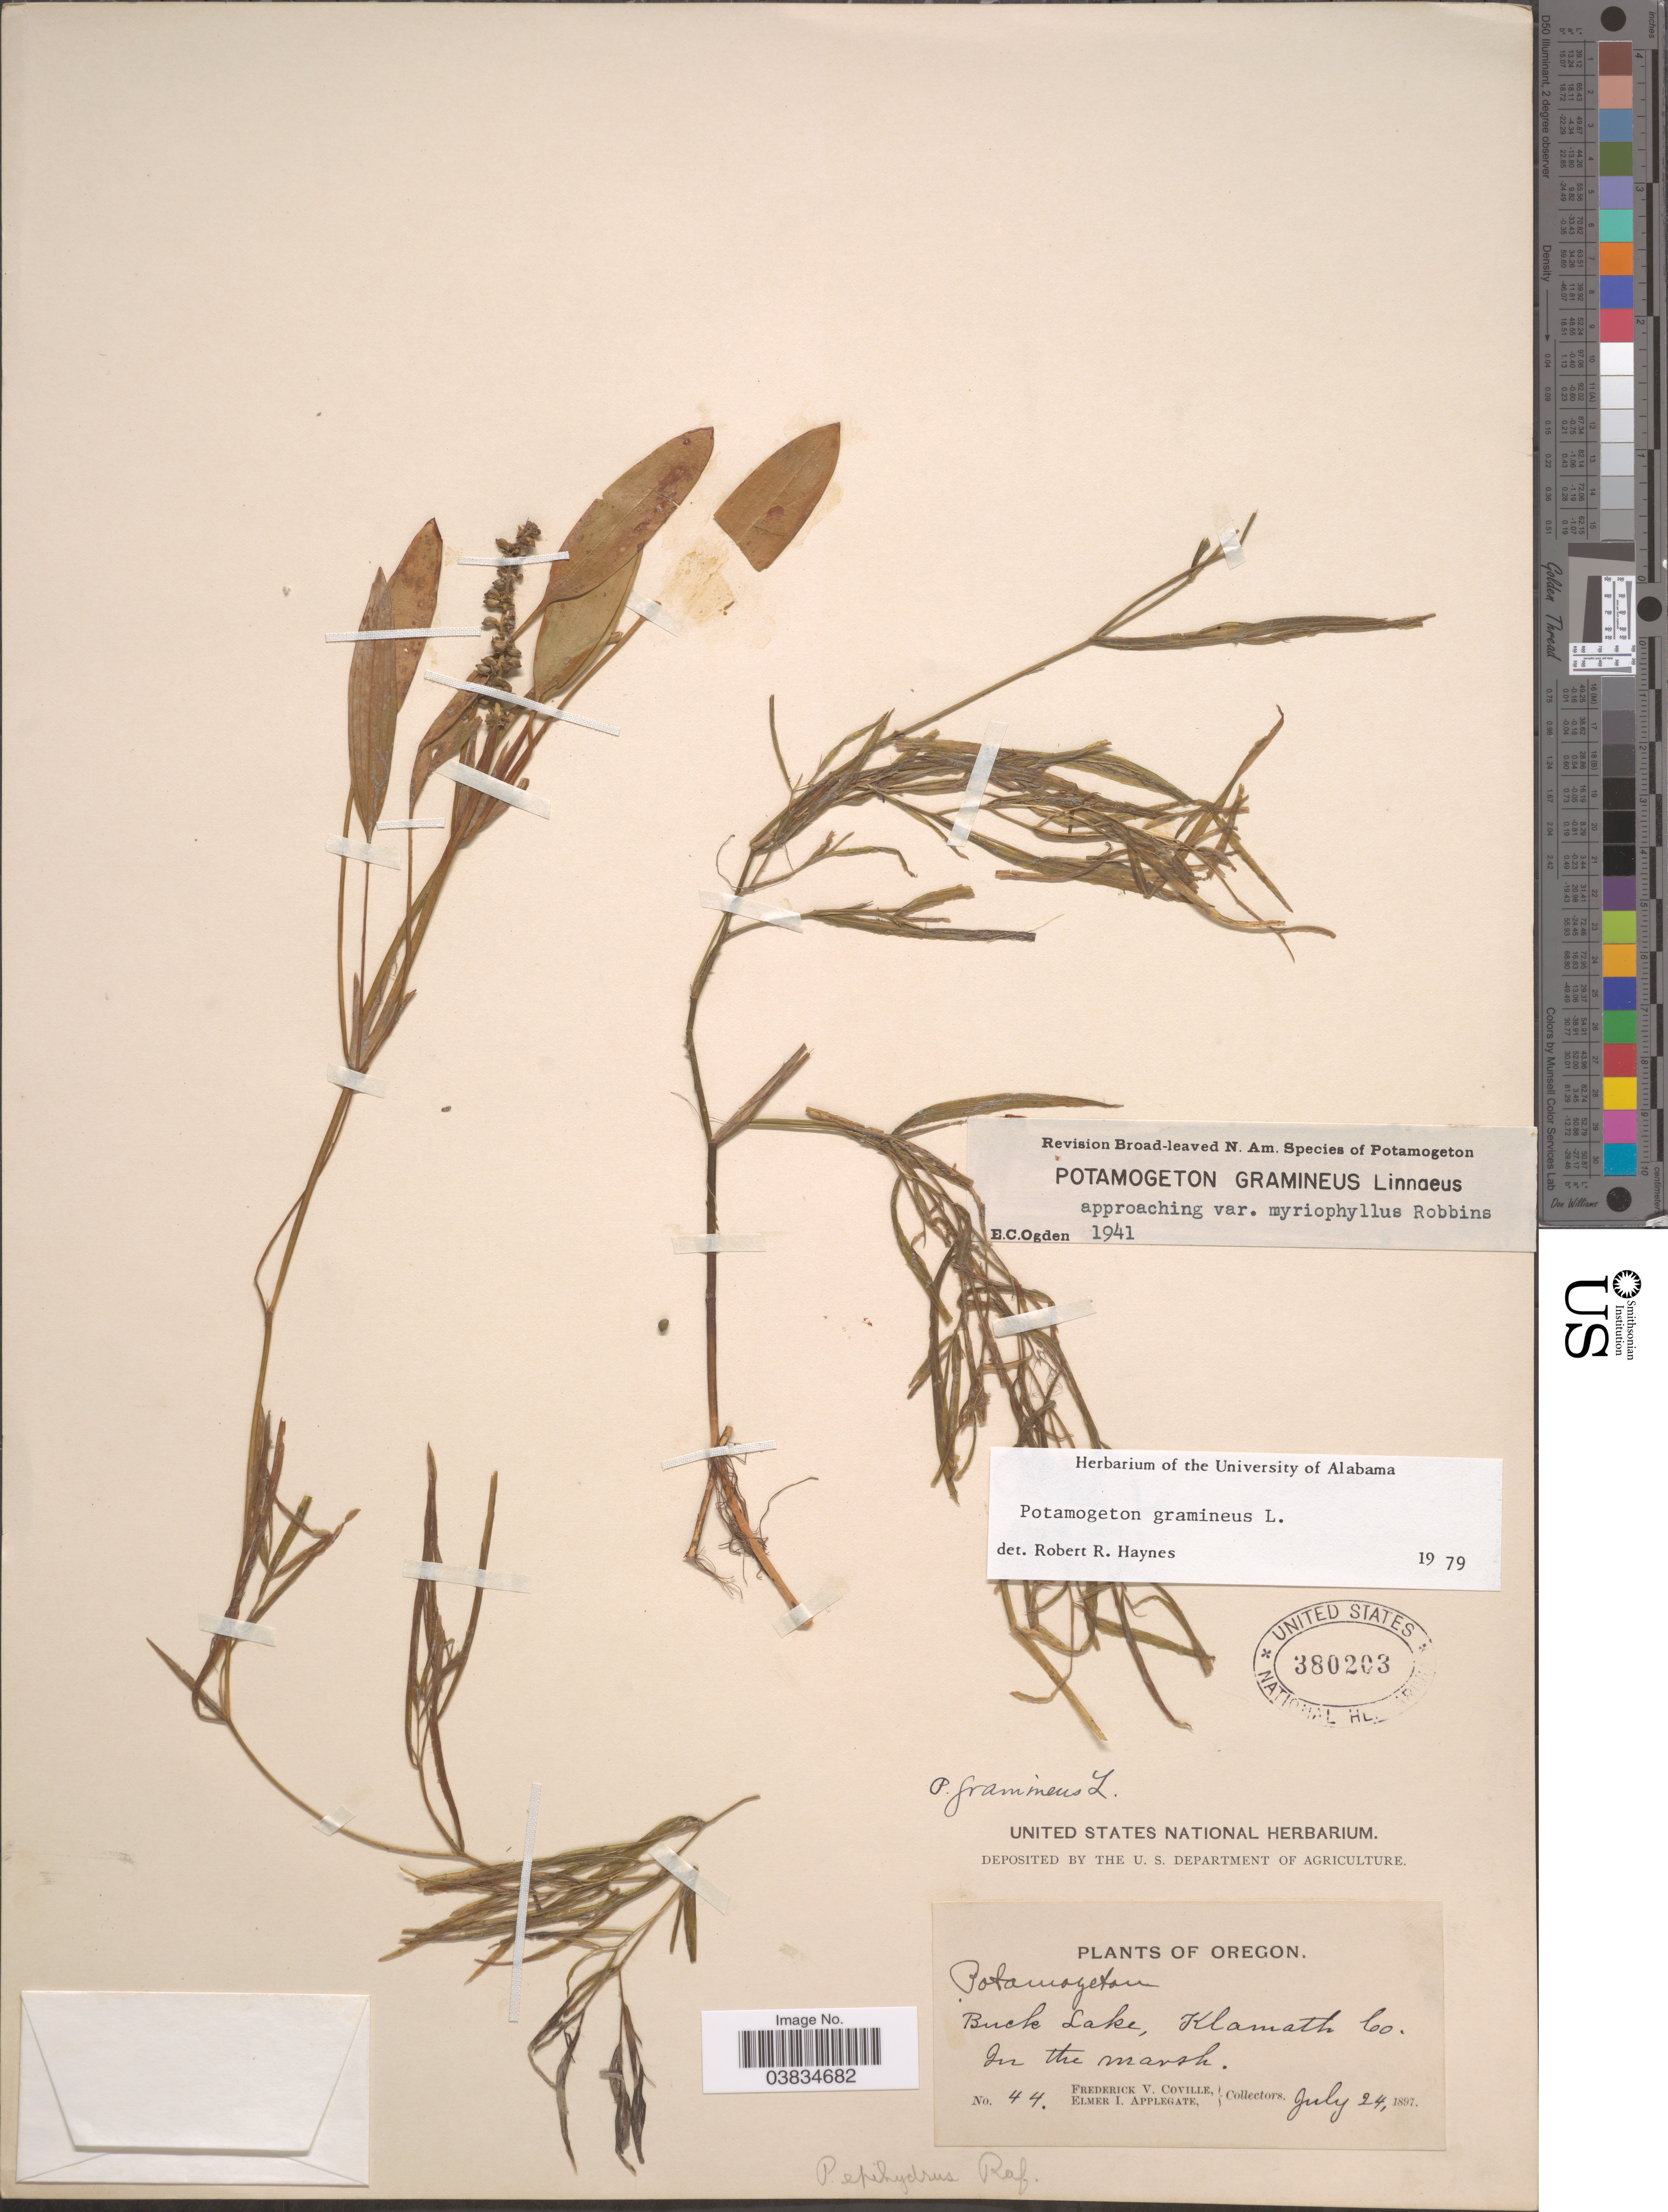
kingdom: Plantae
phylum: Tracheophyta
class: Liliopsida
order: Alismatales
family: Potamogetonaceae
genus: Potamogeton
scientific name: Potamogeton gramineus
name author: L.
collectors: F. V. Coville & E. I. Applegate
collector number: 44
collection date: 1897-07-24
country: United States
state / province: Oregon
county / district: Klamath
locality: Buck Lake, Klamath Co.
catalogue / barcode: US 380203